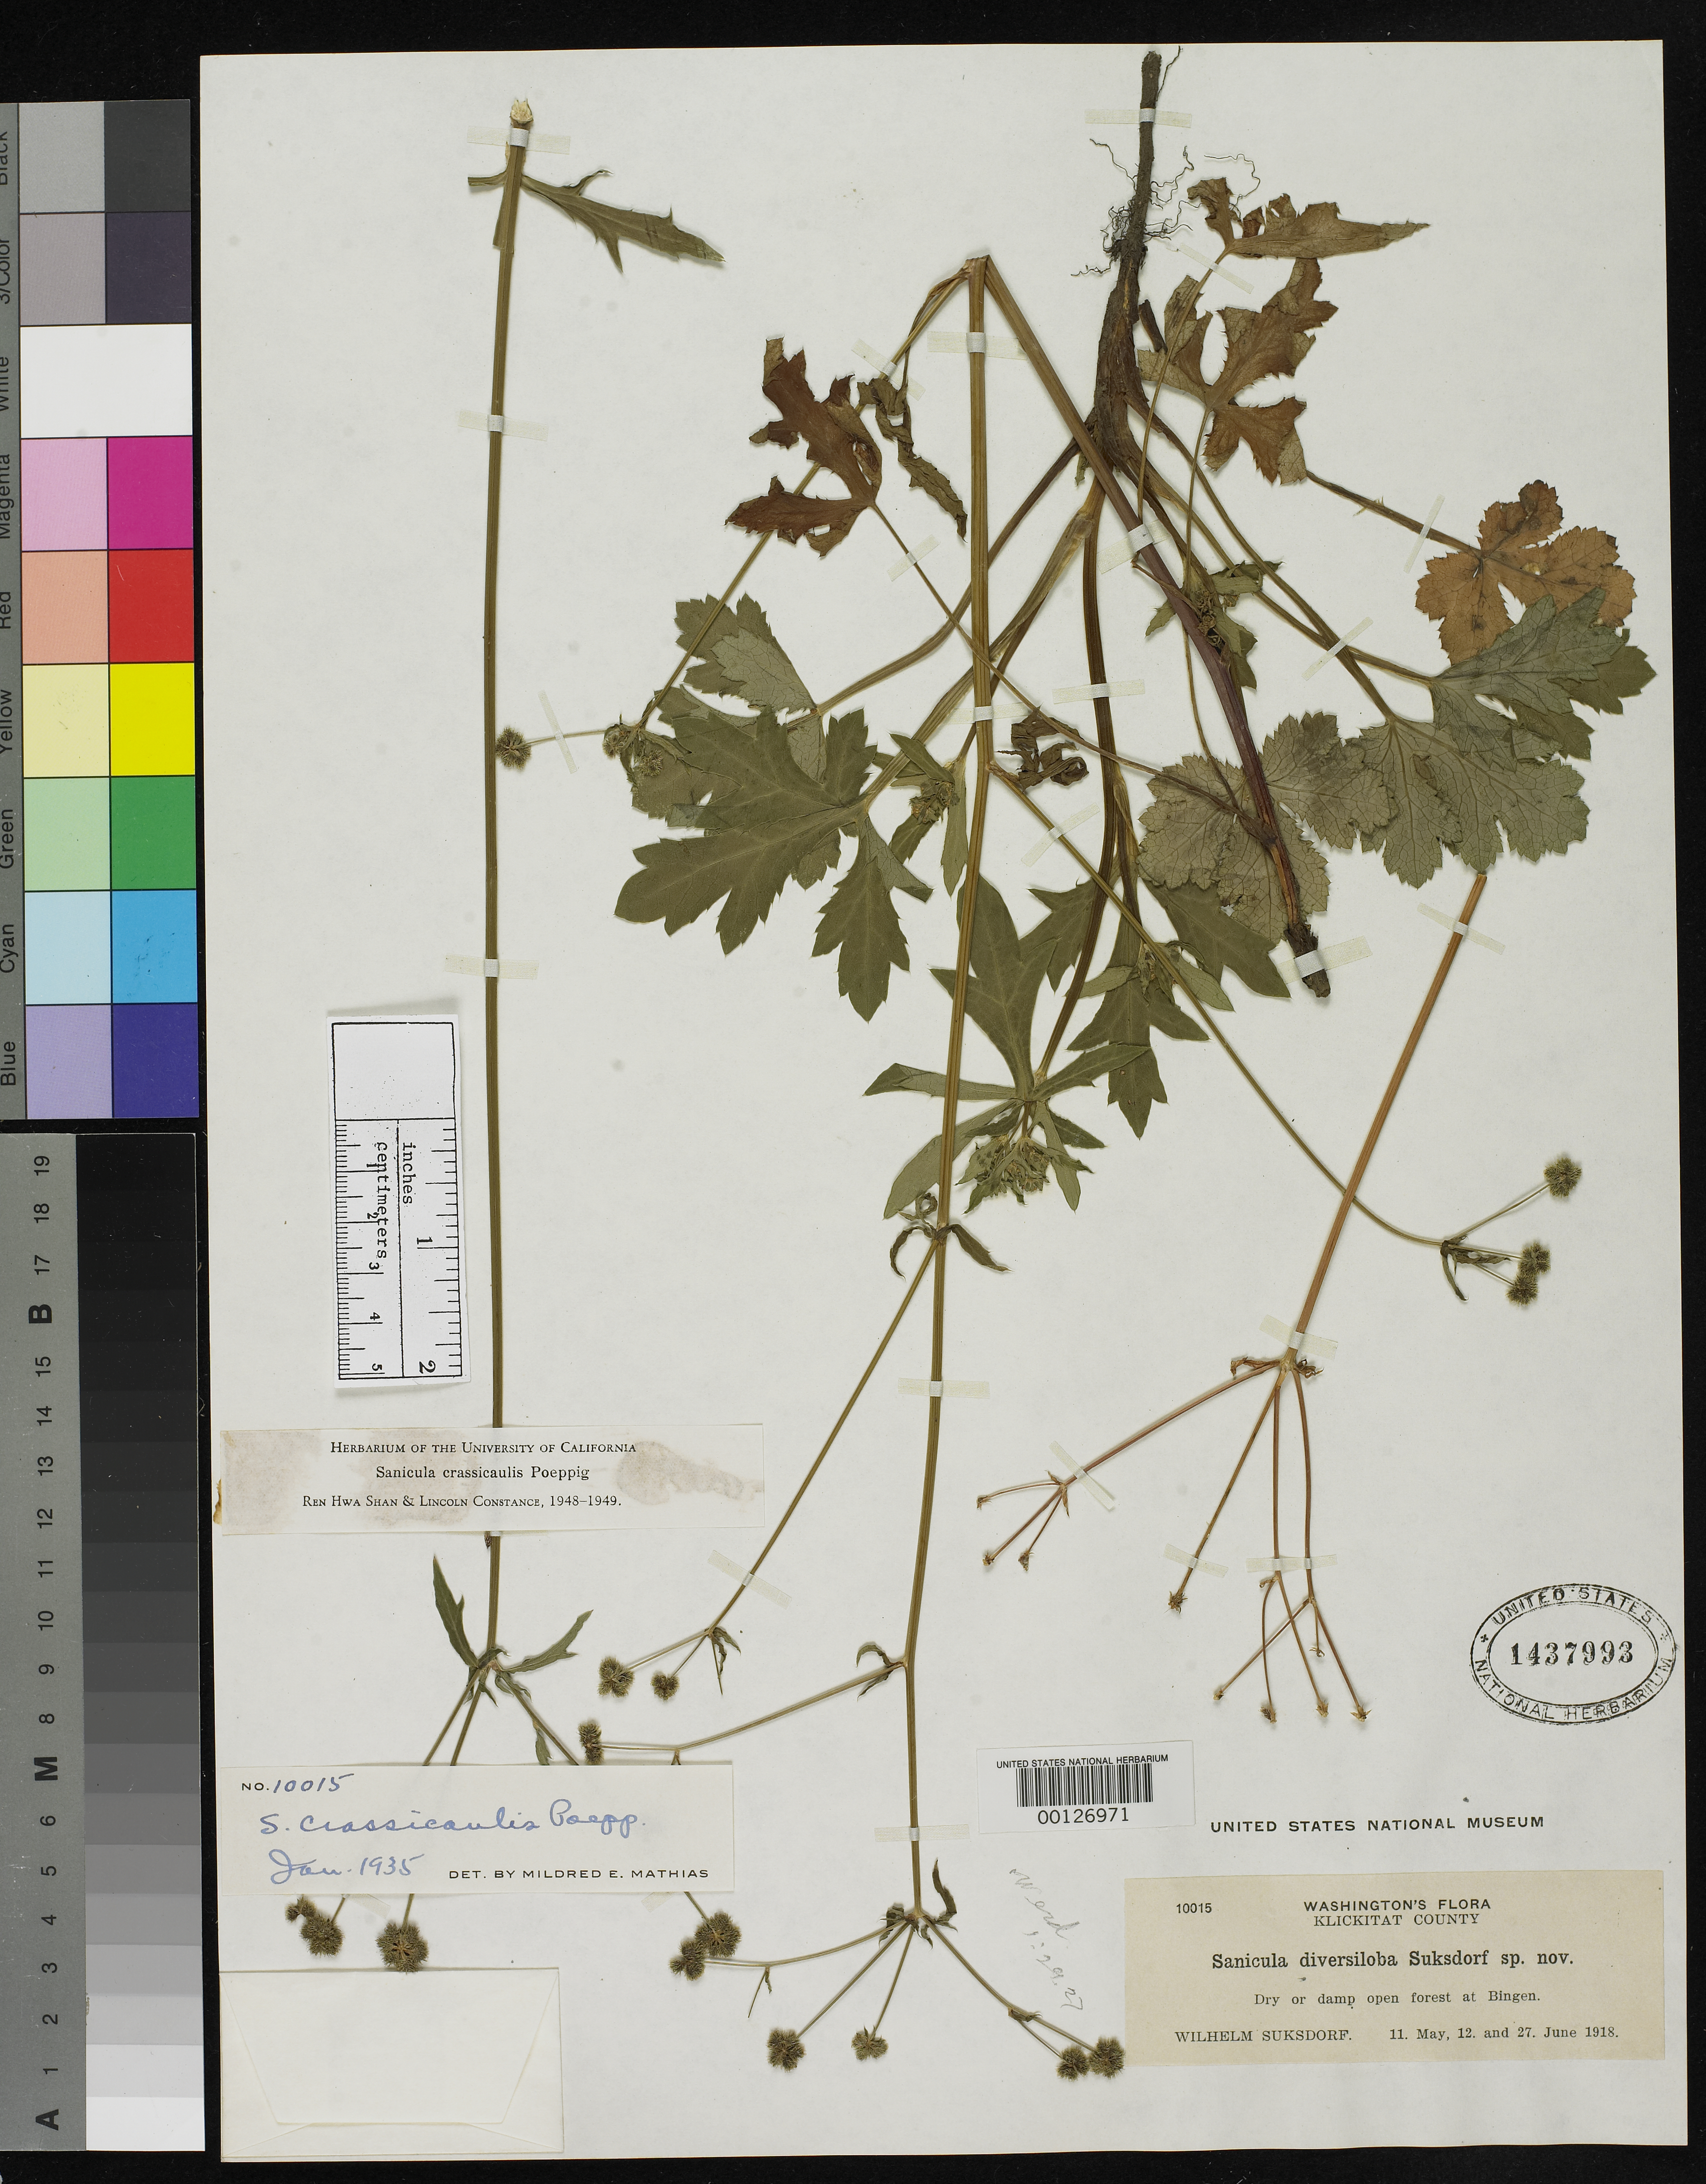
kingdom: Plantae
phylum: Tracheophyta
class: Magnoliopsida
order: Apiales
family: Apiaceae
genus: Sanicula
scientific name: Sanicula diversiloba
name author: Suksd.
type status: Isosyntype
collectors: W. N. Suksdorf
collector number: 10015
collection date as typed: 11 May 1918 to 27 Jun 1918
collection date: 1918-05-11/1918-06-27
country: United States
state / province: Washington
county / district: Klickitat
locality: Bingen.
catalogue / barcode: US 1437993